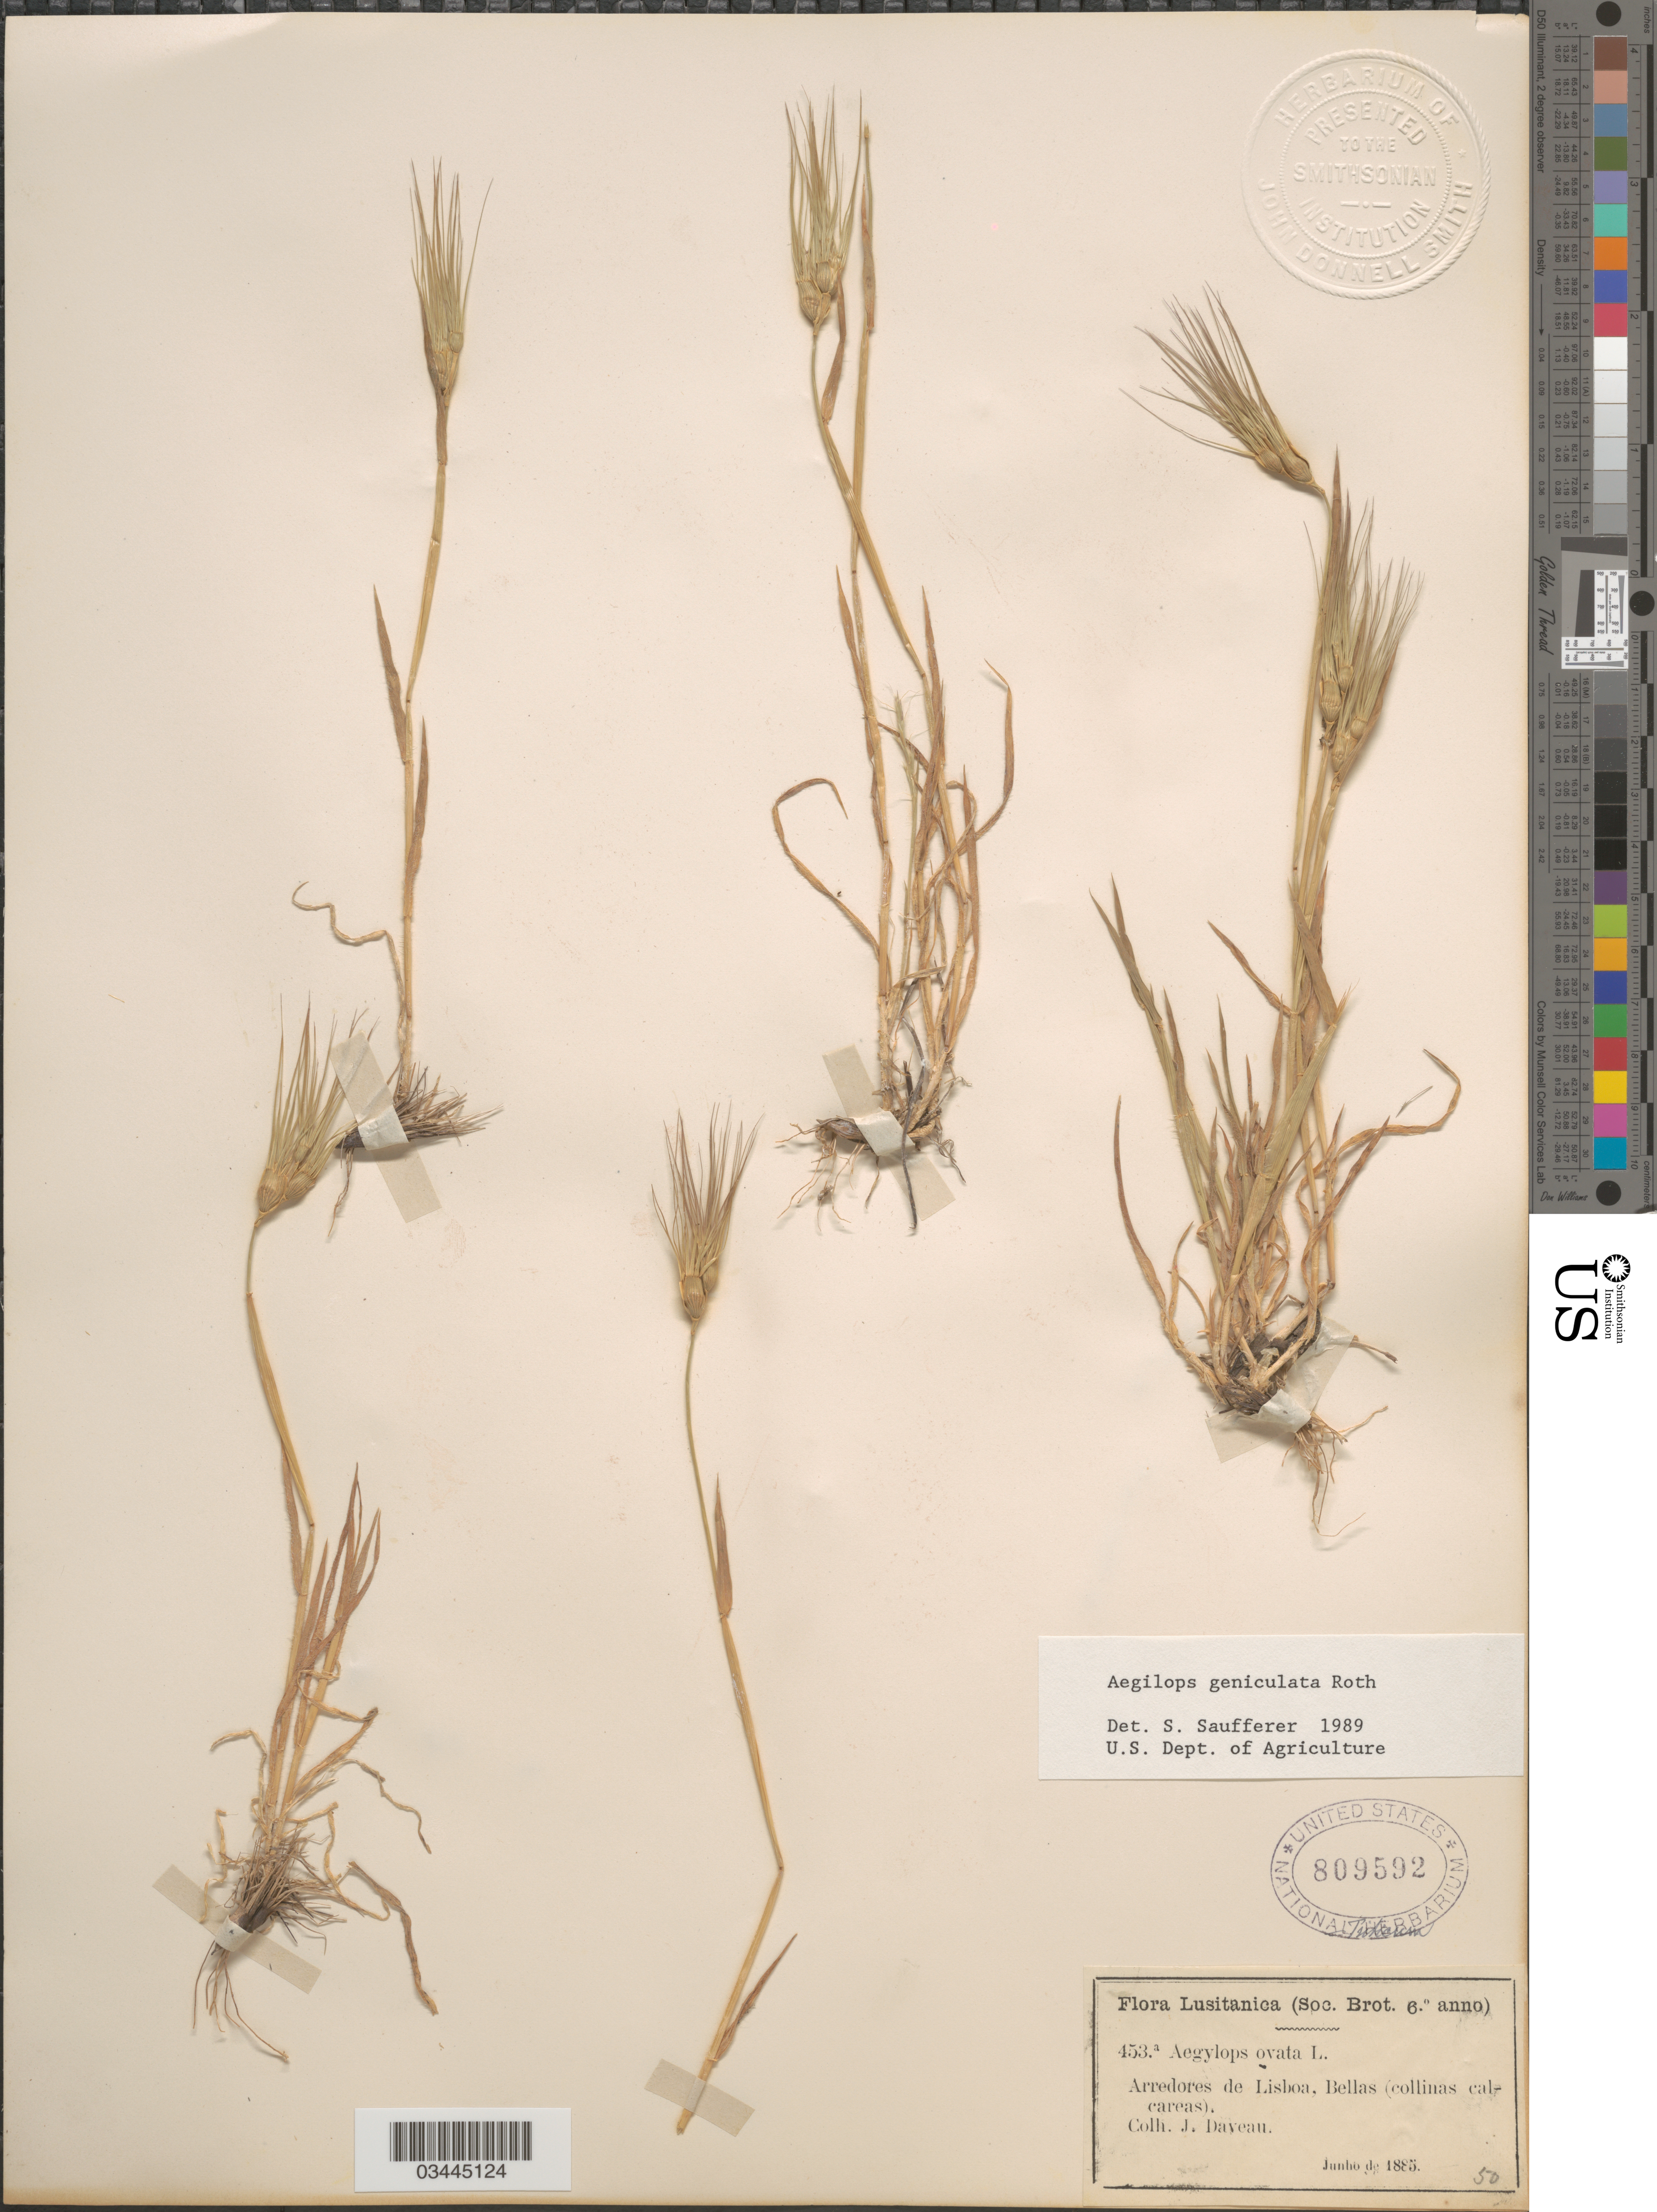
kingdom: Plantae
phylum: Tracheophyta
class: Liliopsida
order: Poales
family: Poaceae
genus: Aegilops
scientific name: Aegilops geniculata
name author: Roth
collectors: J. Daveau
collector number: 453a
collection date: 1885-06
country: Portugal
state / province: Lisboa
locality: Lusitanica. Arredores de Lisboa, Bellas (collinas calcareas).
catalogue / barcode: US 809592